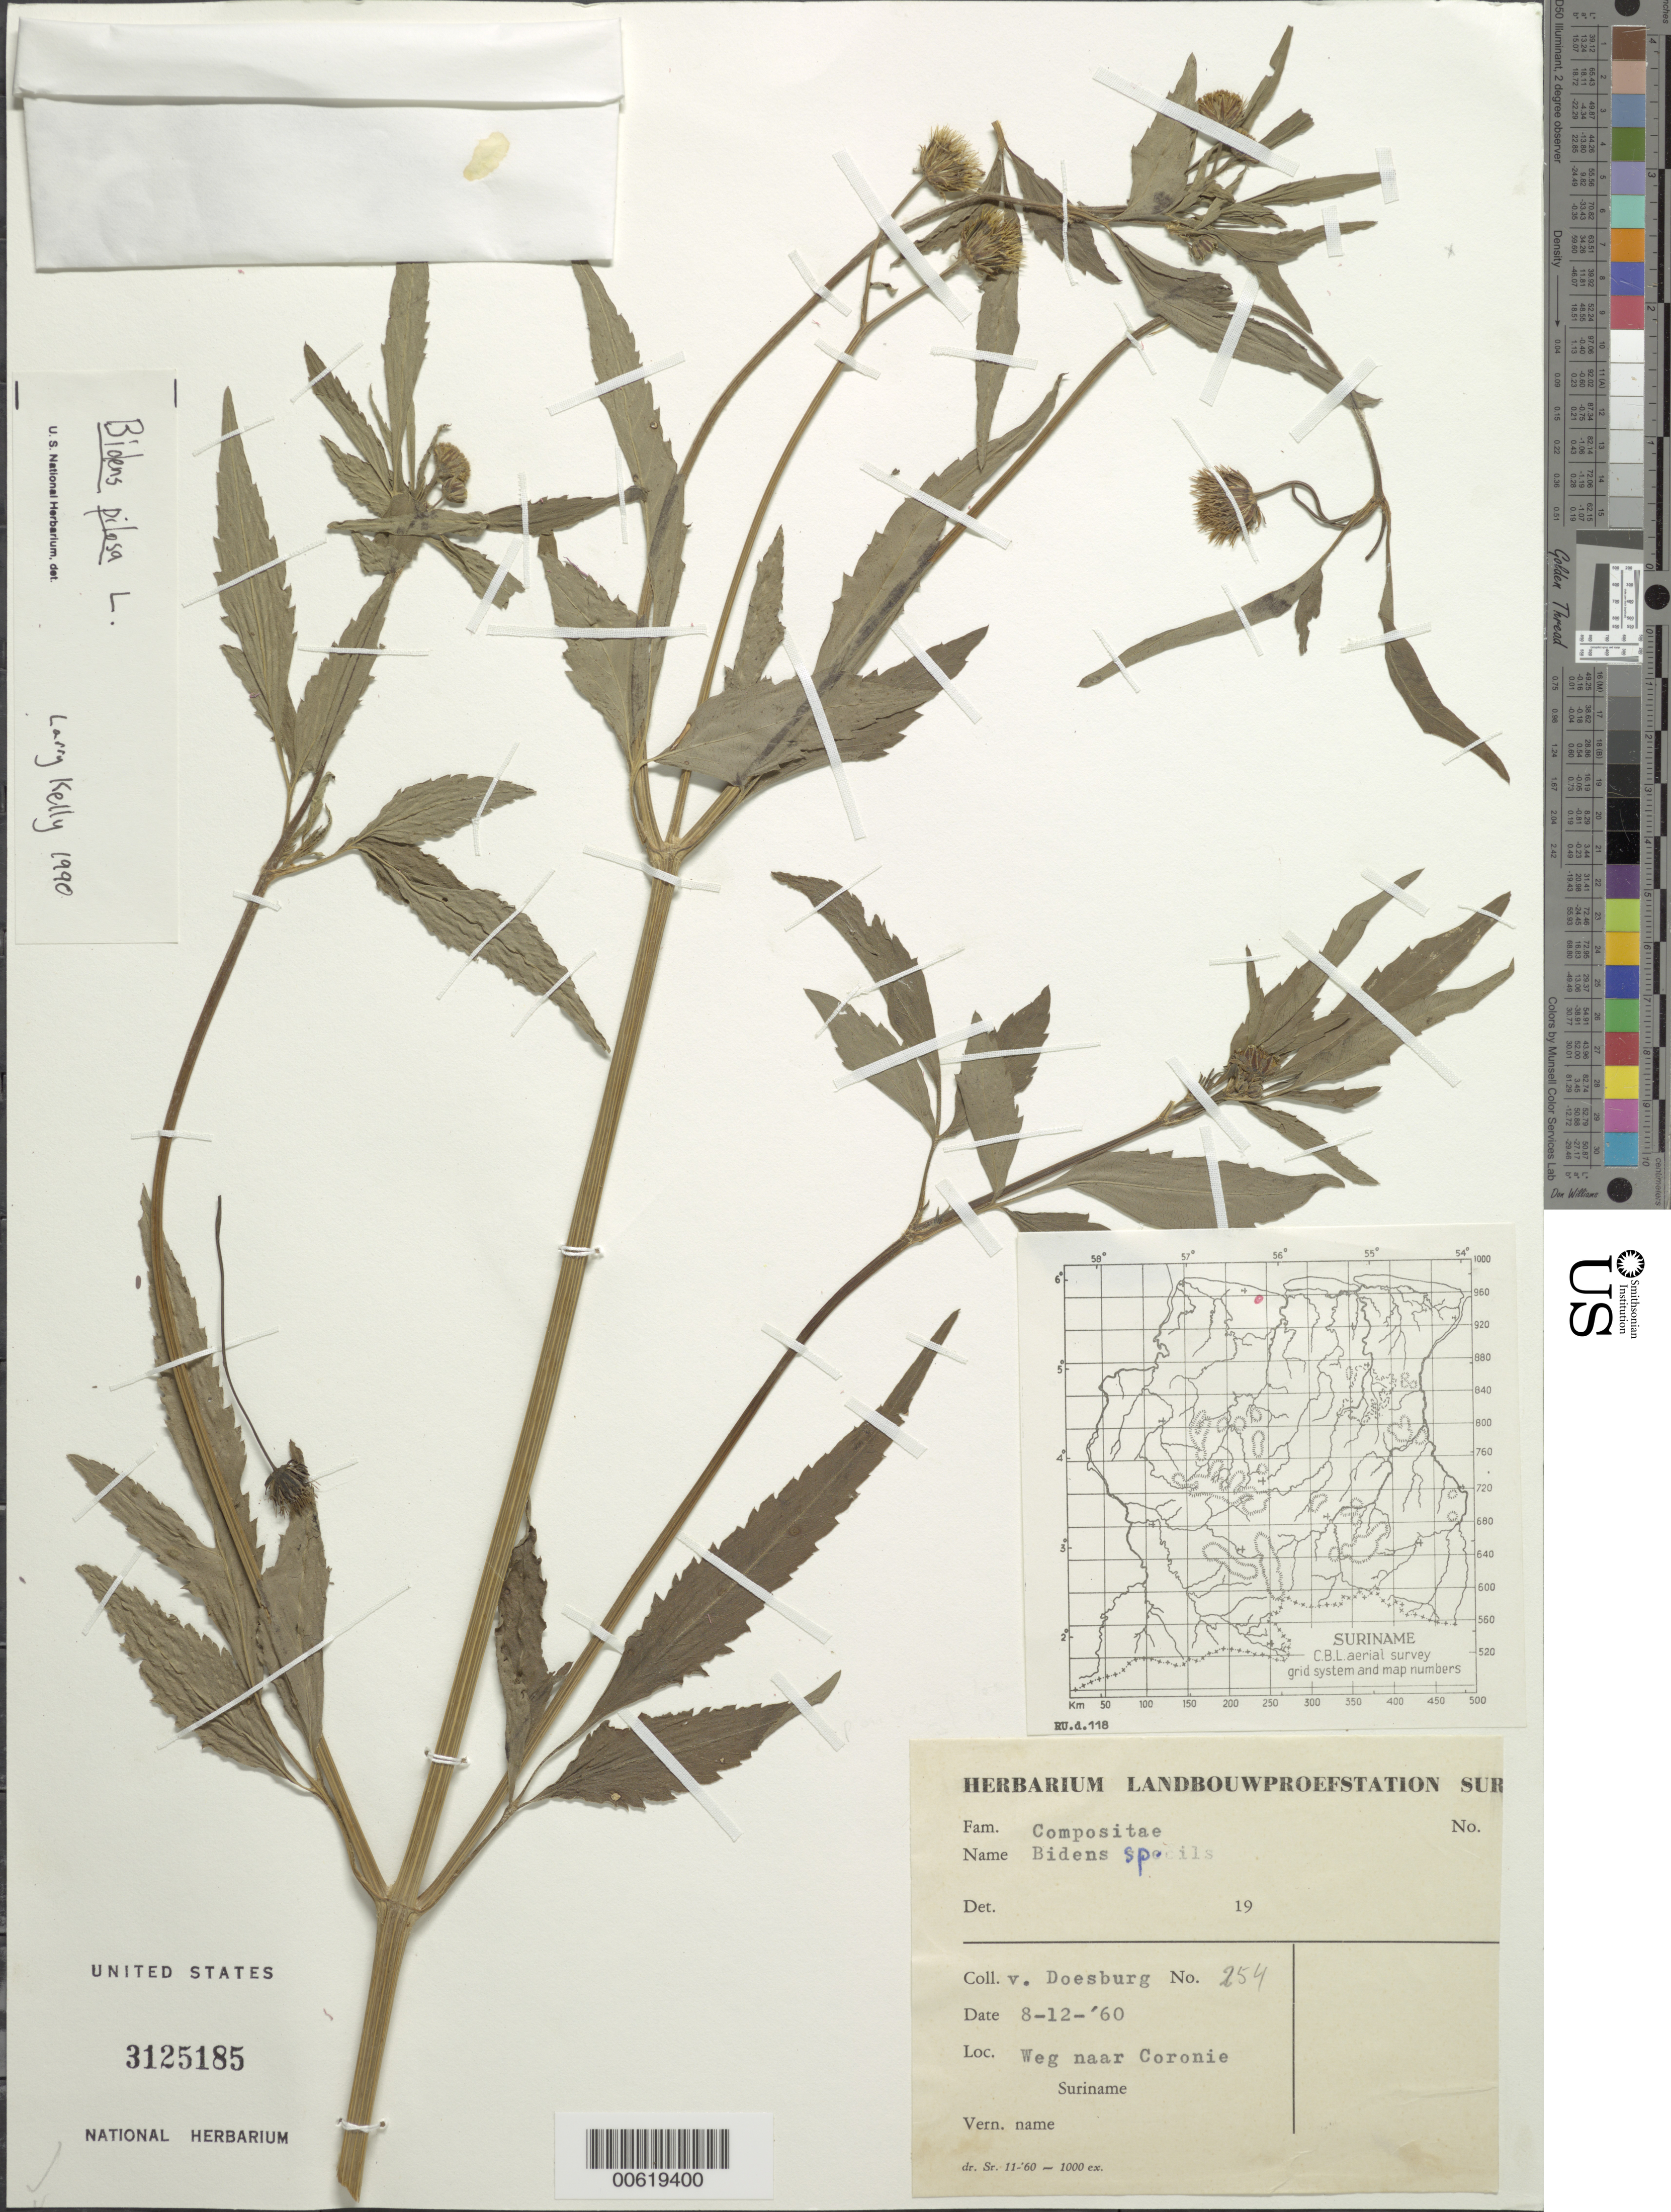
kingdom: Plantae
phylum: Tracheophyta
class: Magnoliopsida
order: Asterales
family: Asteraceae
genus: Bidens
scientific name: Bidens pilosa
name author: L.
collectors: P. Doesburg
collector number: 254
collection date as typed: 8-Dec-60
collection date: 1960-12-08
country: Suriname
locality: Coronie, road to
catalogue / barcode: US 3125185